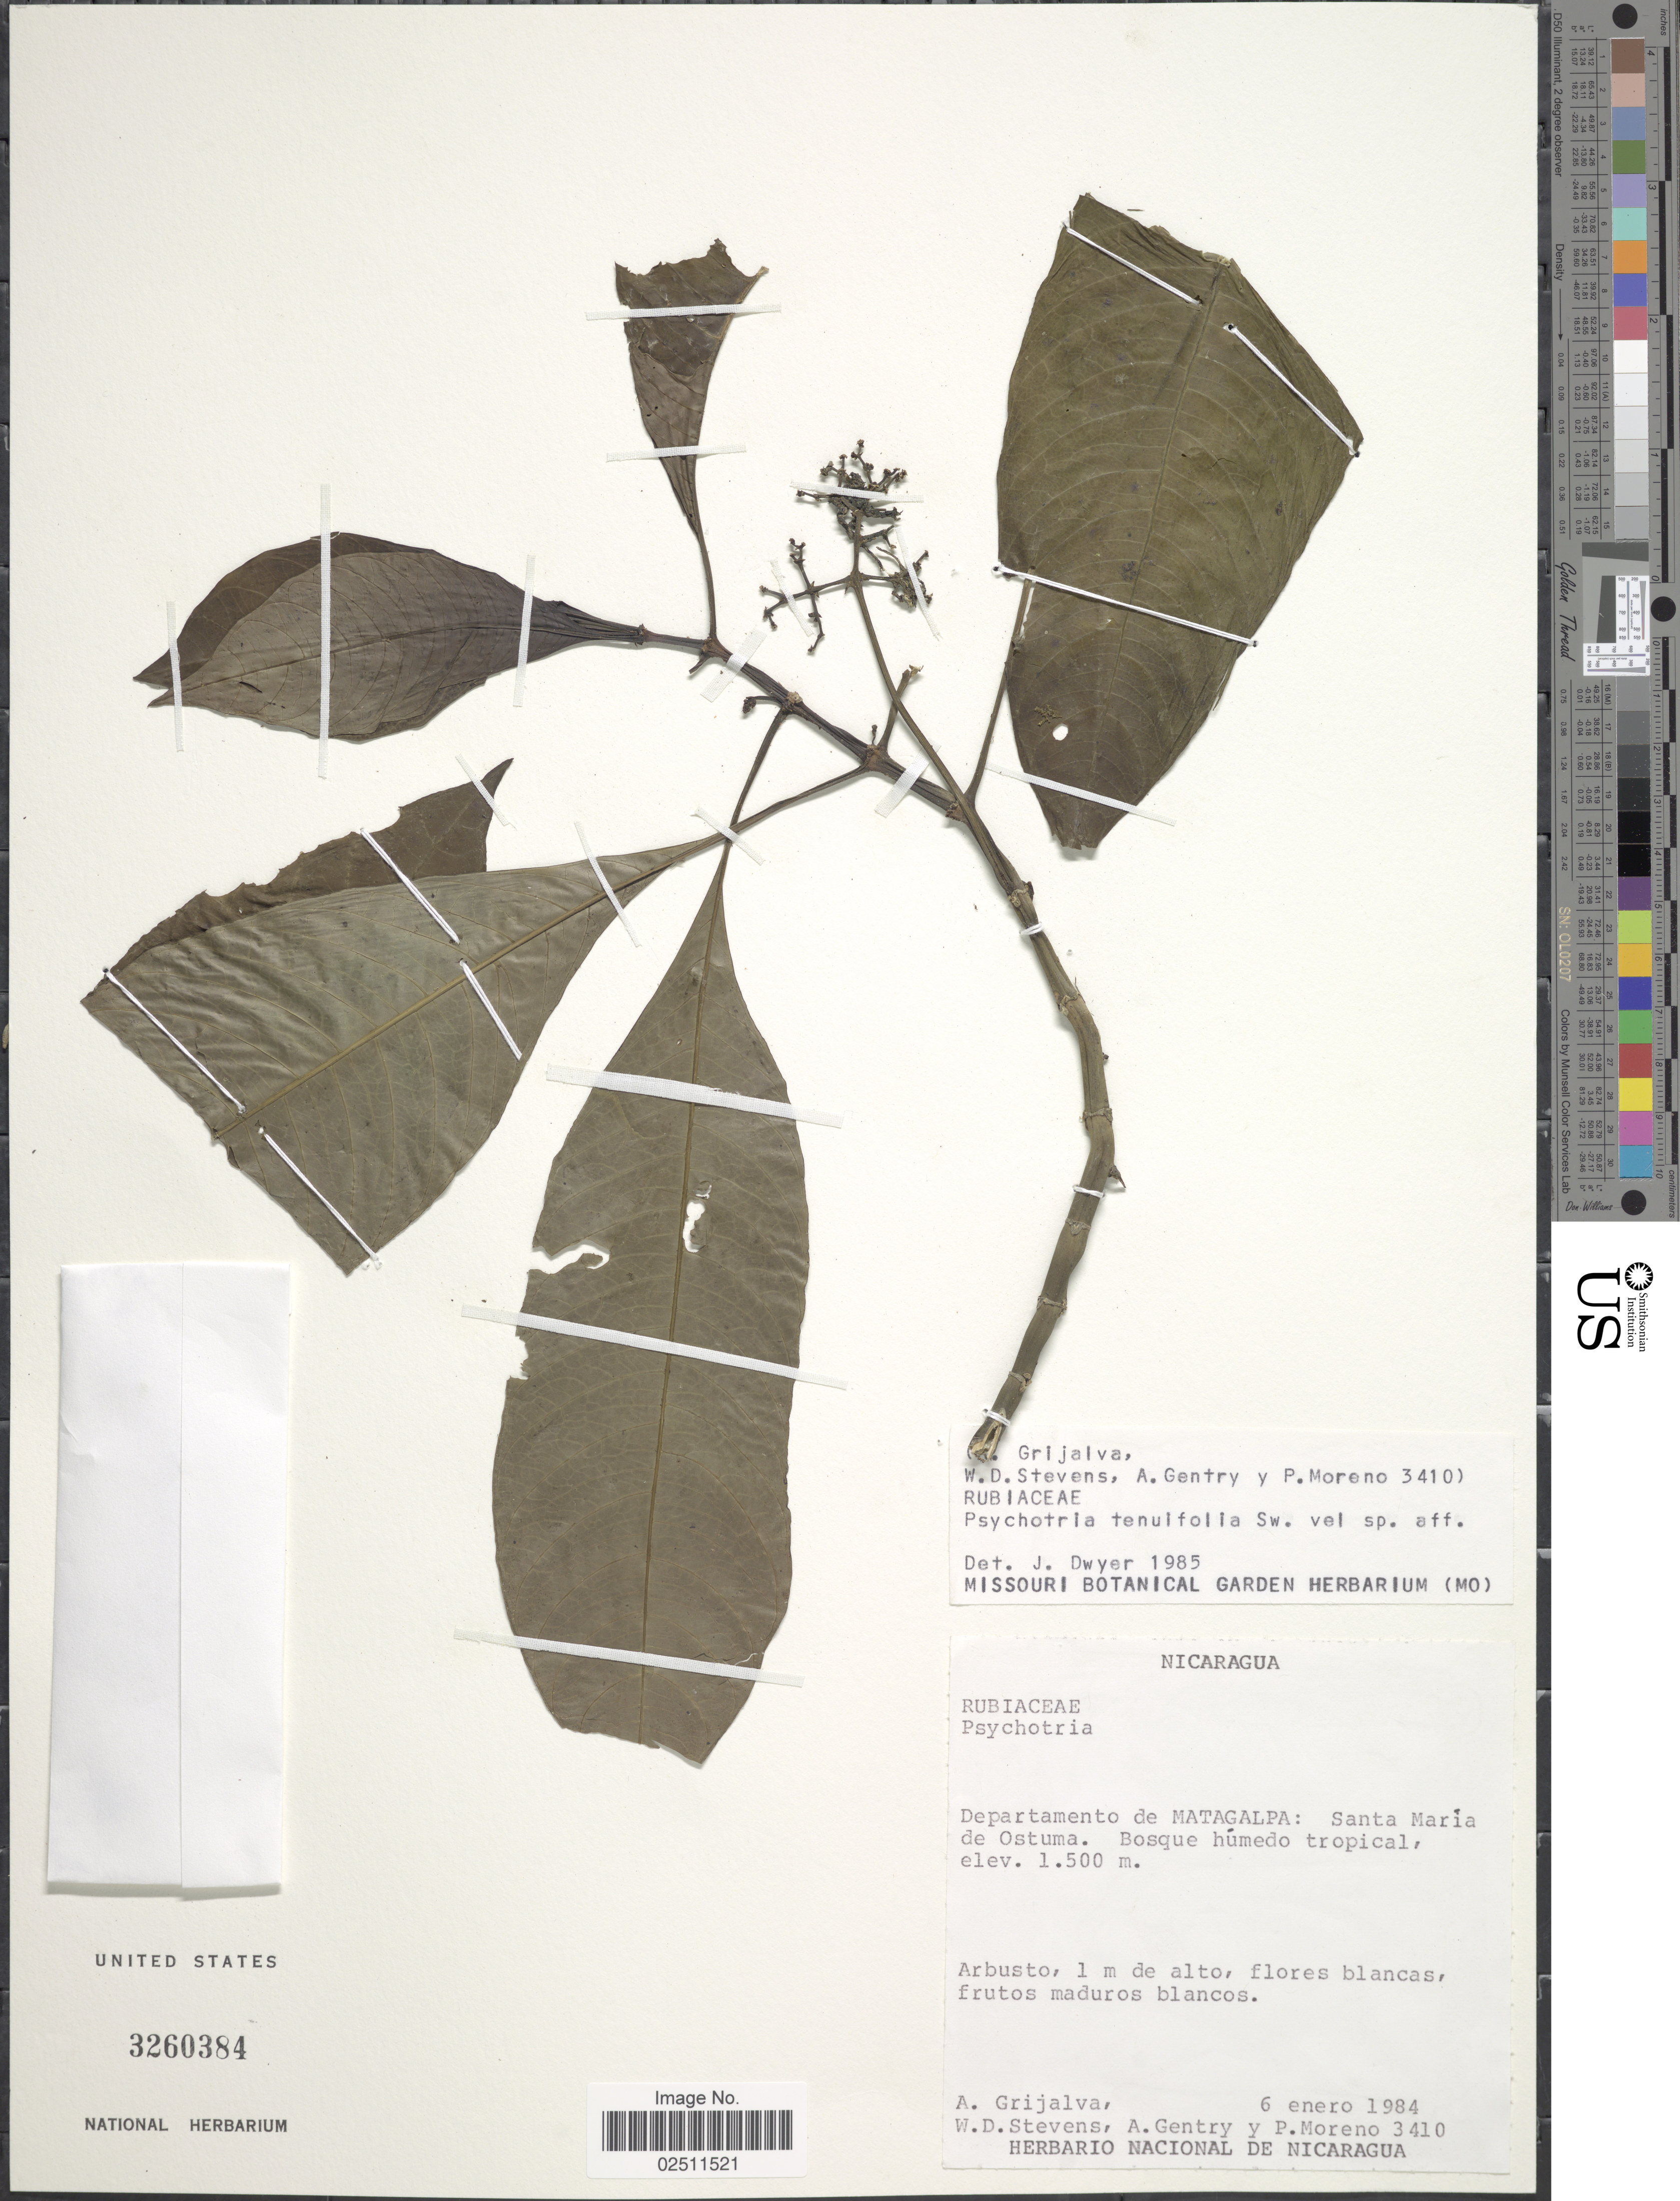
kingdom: Plantae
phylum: Tracheophyta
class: Magnoliopsida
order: Gentianales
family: Rubiaceae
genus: Psychotria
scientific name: Psychotria tenuifolia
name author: Sw.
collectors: A. Grijalva, W. D. Stevens, A. H. Gentry & P. Moreno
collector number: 3410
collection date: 1984-01-06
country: Nicaragua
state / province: Matagalpa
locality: Departamento de Matagalpa: Santa Maria de Ostuma. Bosque humedo tropical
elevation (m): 1500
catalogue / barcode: US 3260384